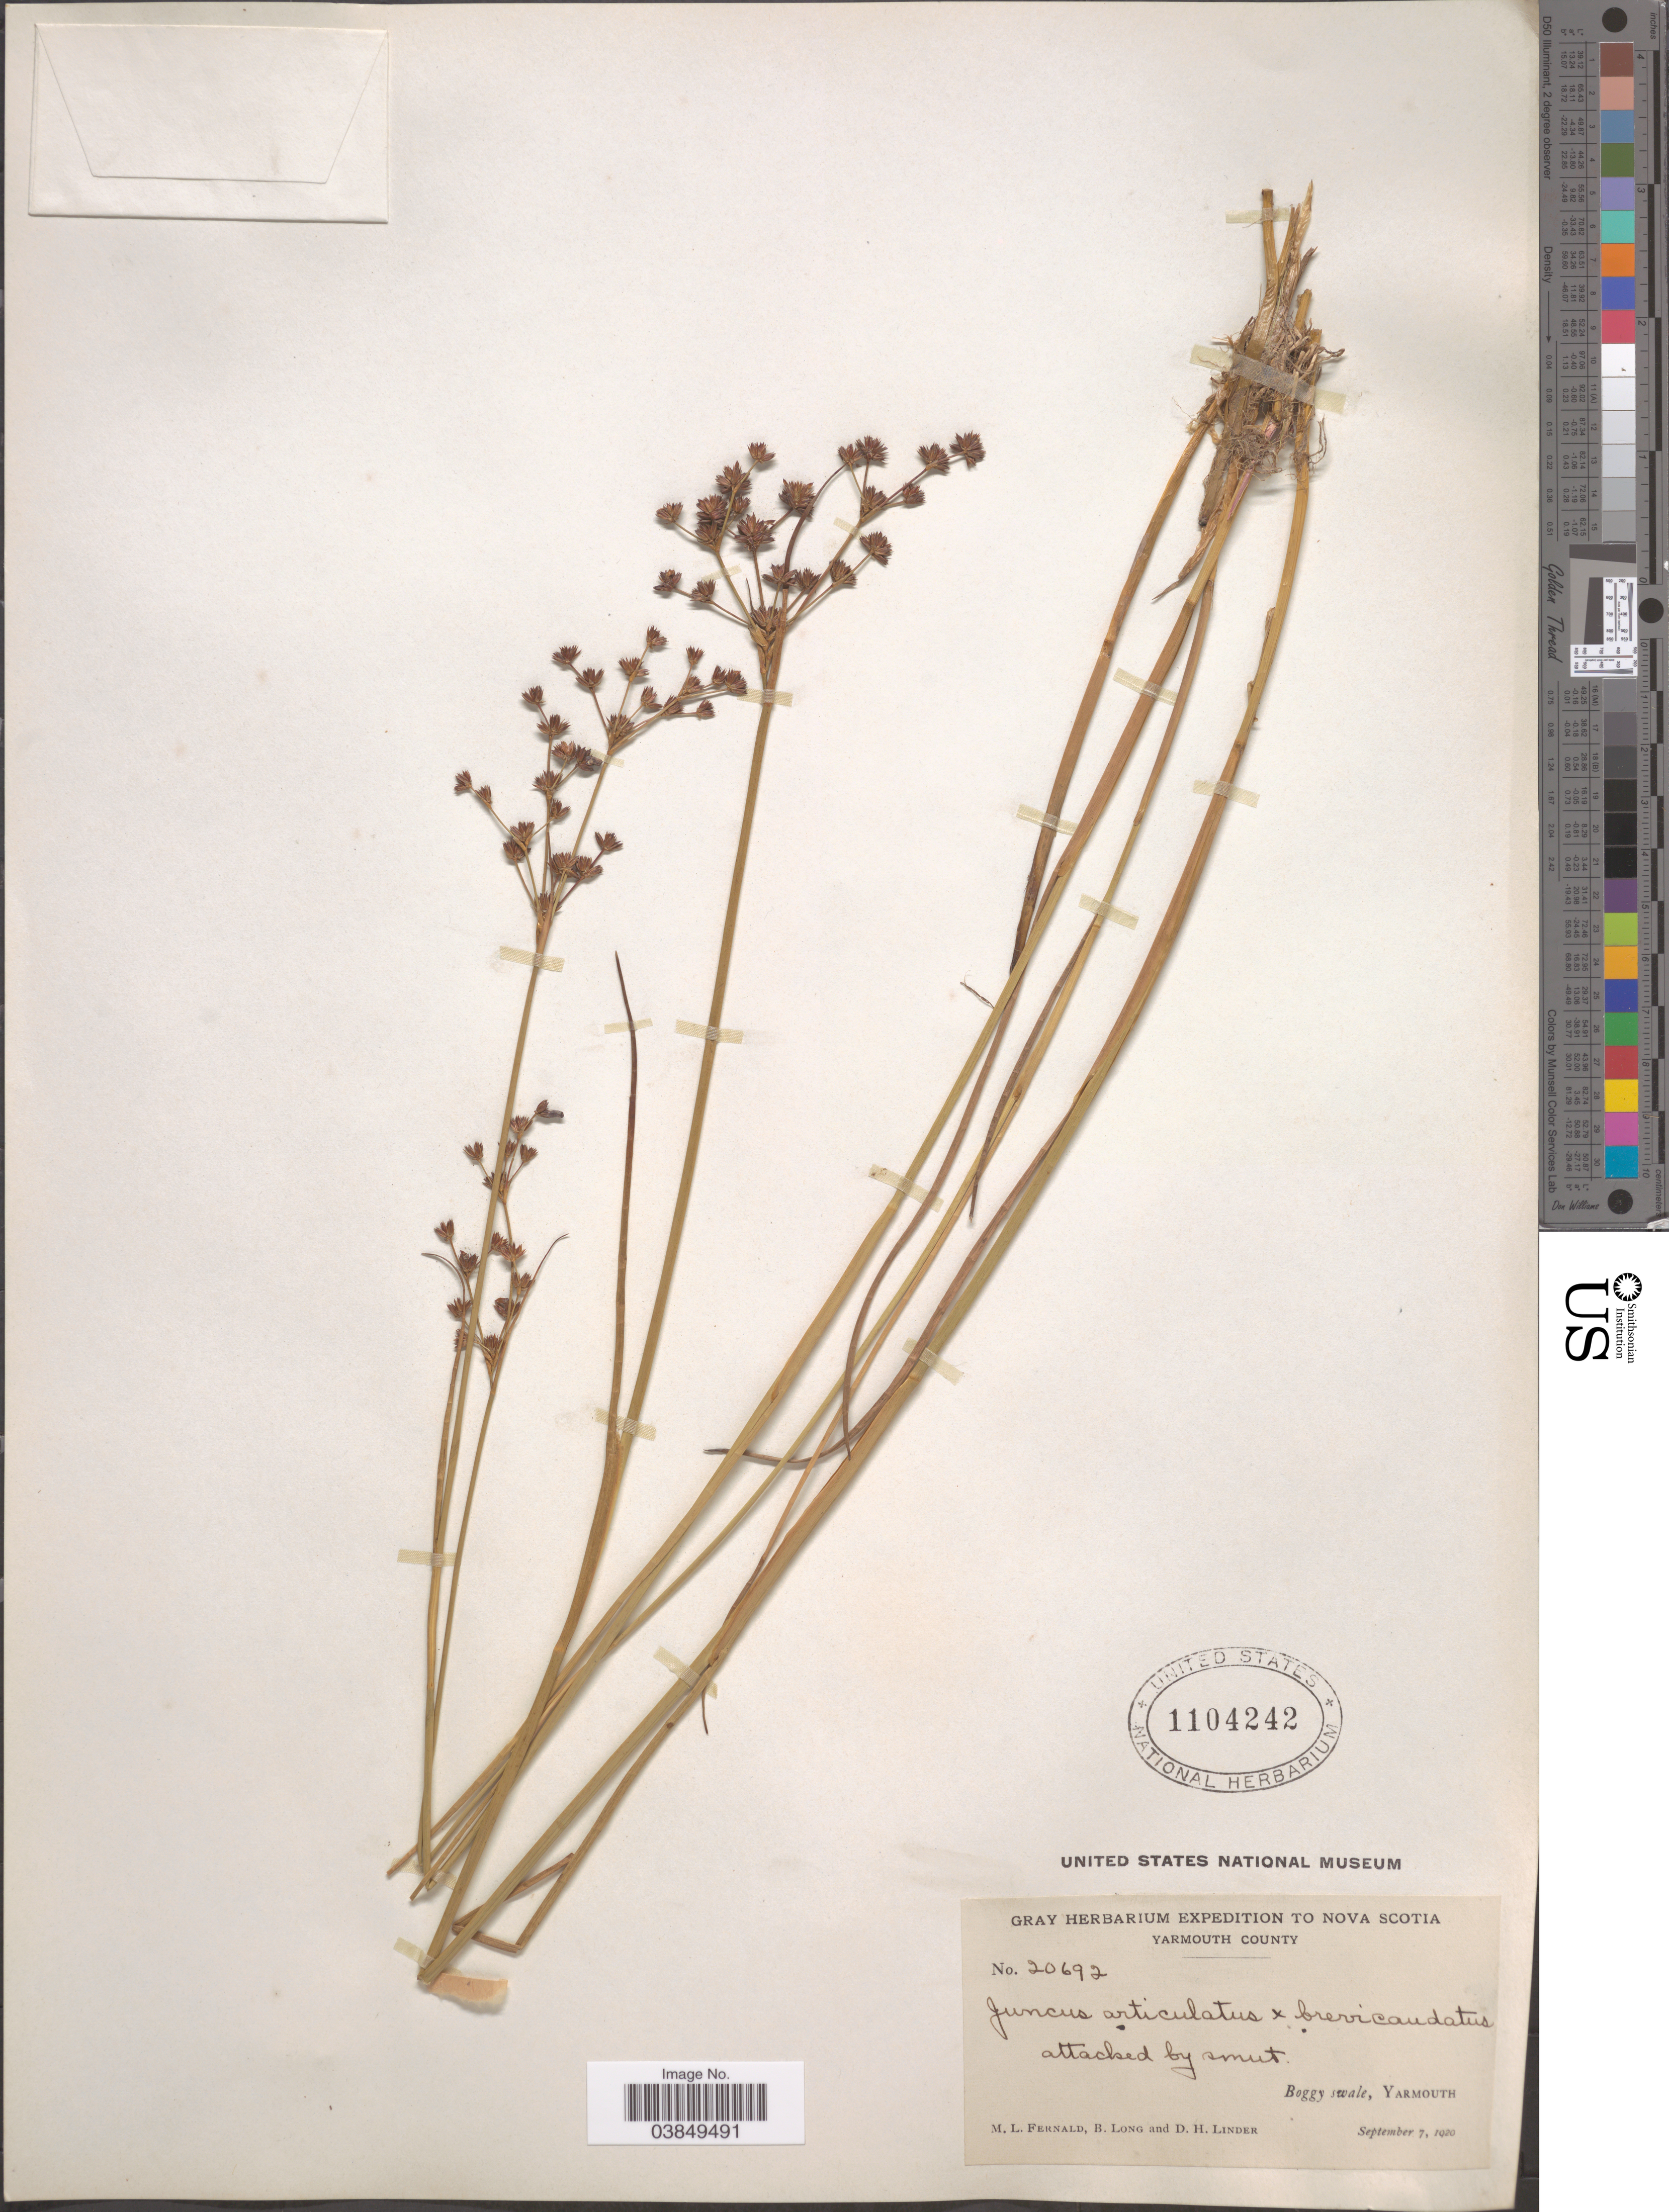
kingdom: Plantae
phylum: Tracheophyta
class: Liliopsida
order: Poales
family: Juncaceae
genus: Juncus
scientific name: Juncus articulatus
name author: L.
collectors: M. L. Fernald, B. Long & D. Linder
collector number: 20692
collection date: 1920-09-07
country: Canada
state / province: Nova Scotia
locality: Yarmouth County. Yarmouth.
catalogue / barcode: US 1104242